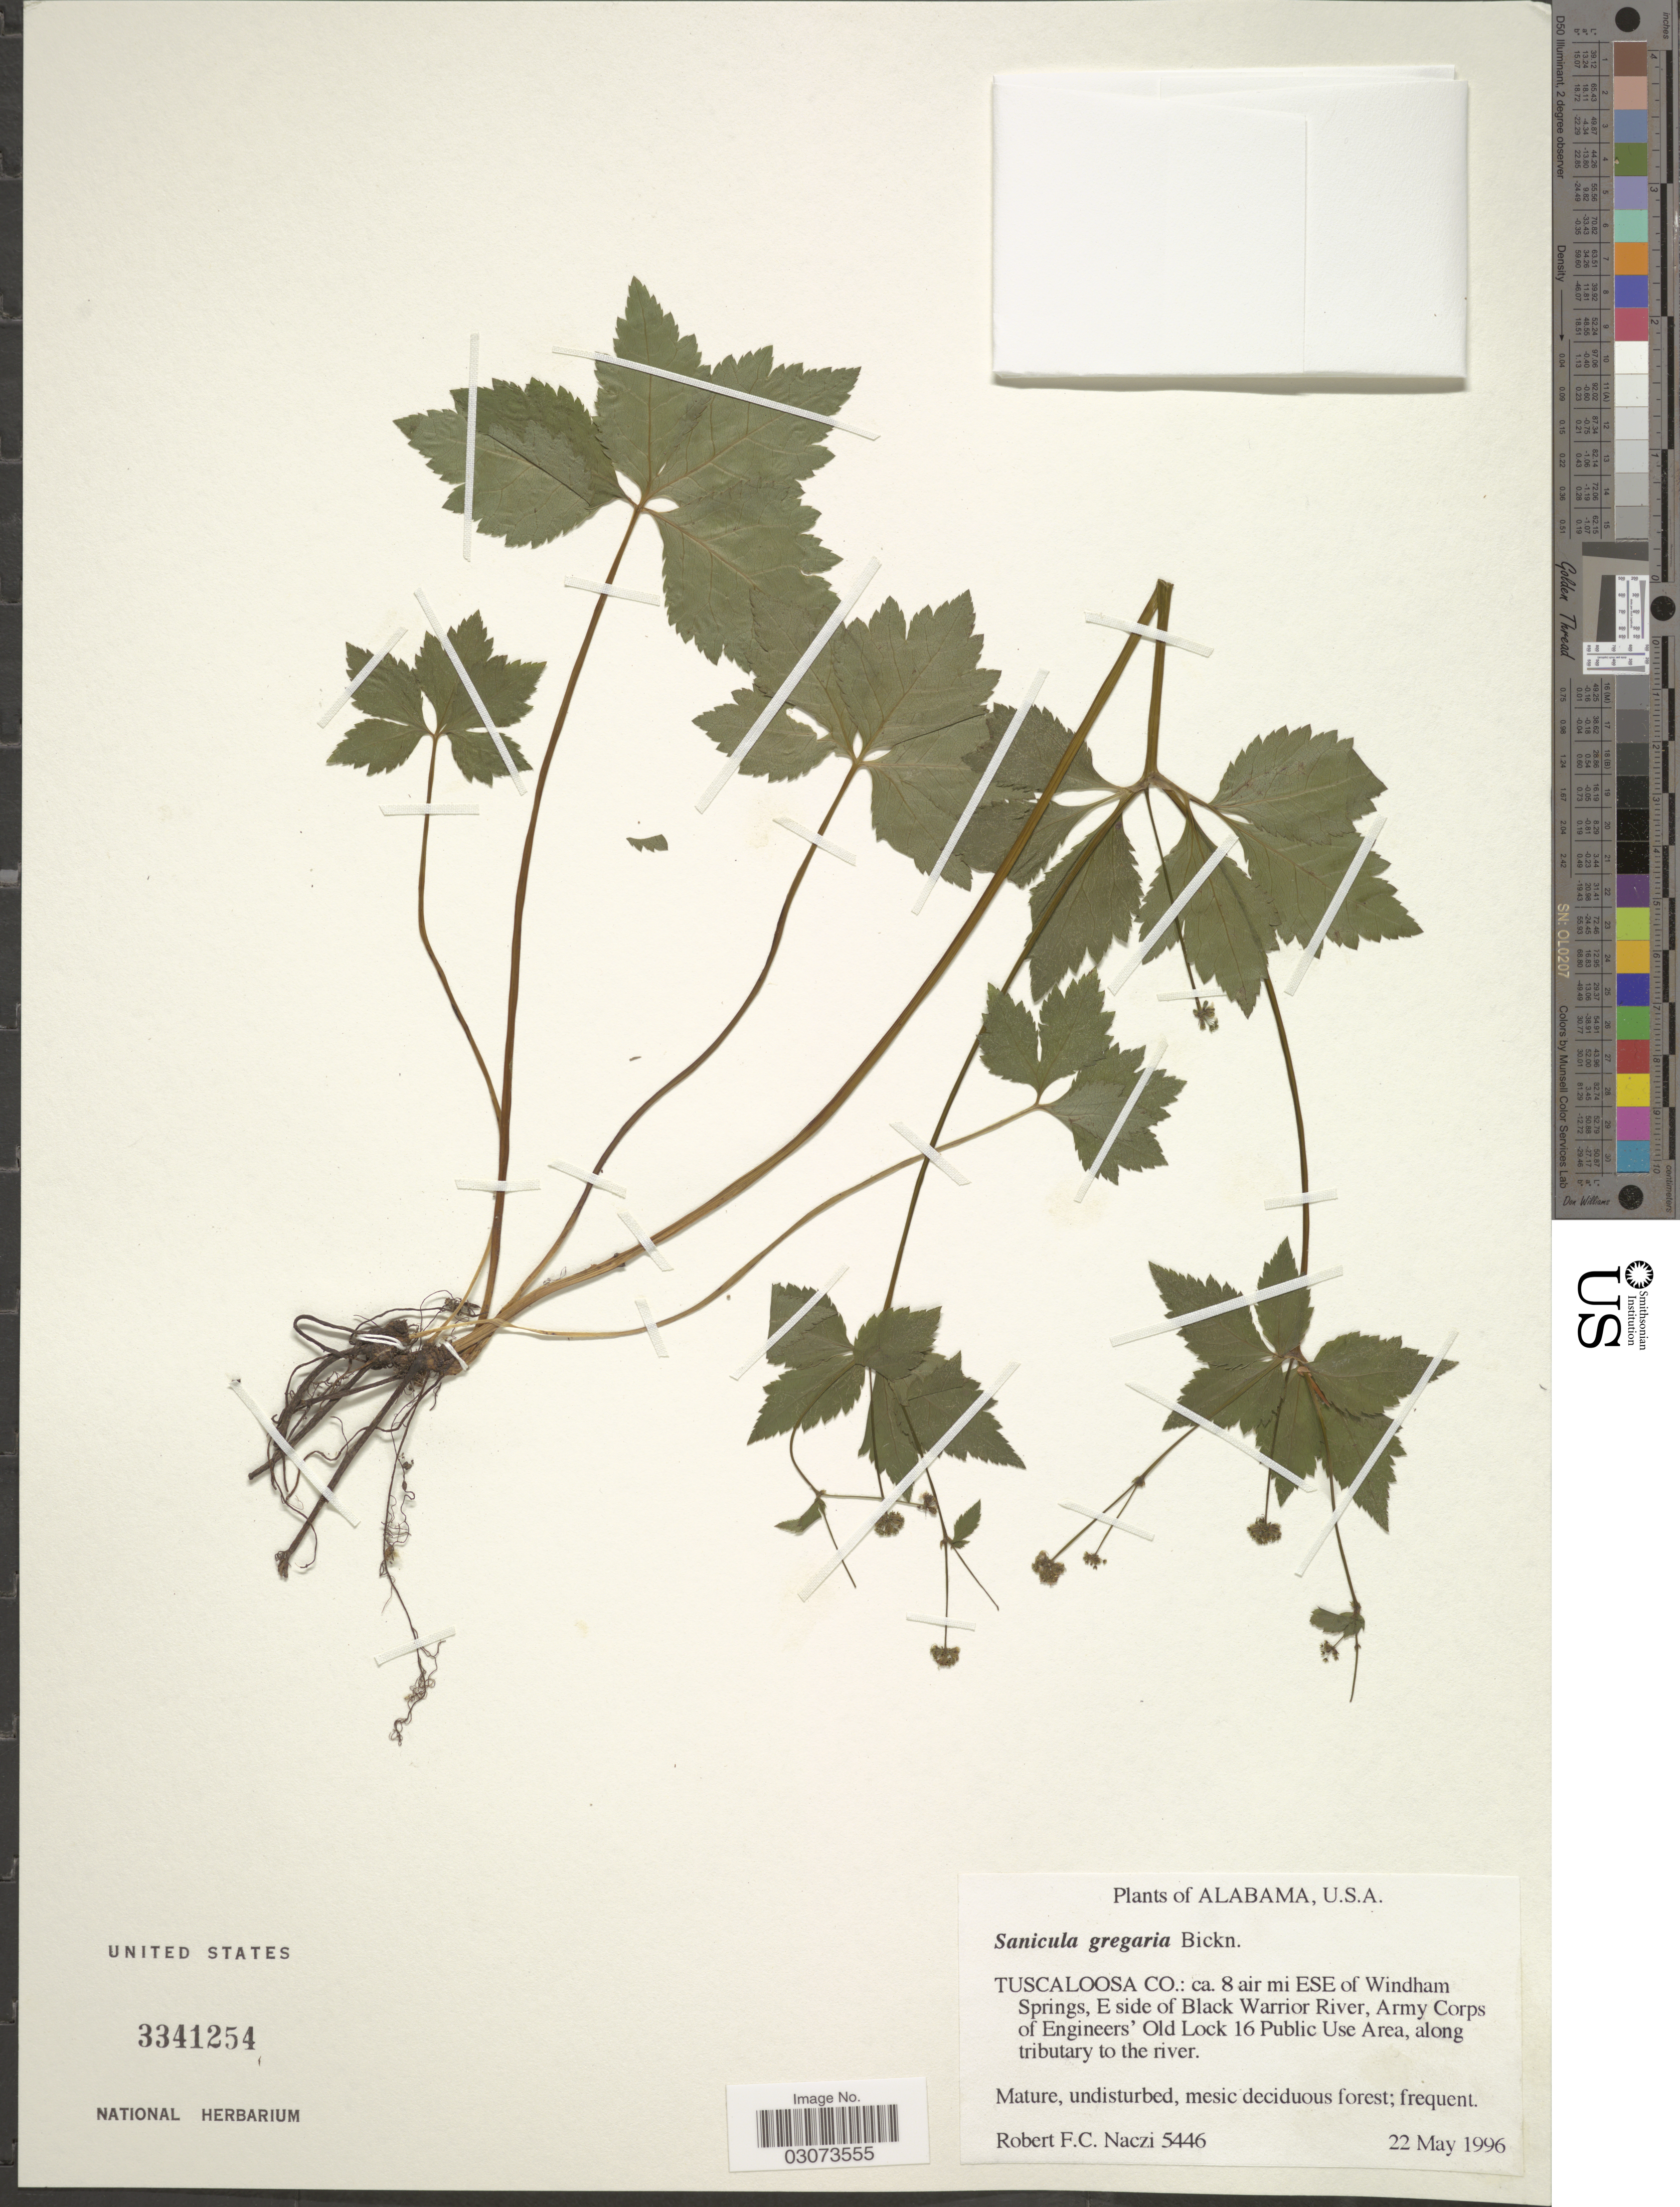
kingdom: Plantae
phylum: Tracheophyta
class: Magnoliopsida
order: Apiales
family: Apiaceae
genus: Sanicula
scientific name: Sanicula gregaria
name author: E.P. Bicknell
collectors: R. F. C. Naczi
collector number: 5446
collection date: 1996-05-22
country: United States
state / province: Alabama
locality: Tuscaloosa Co.: ca. 8 air mi ESE of Windham Springs, E side of Black Warrior River, Army Corps of Engineers' Old Lock 16 Public Use Area, along tributary to the river.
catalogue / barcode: US 3341254